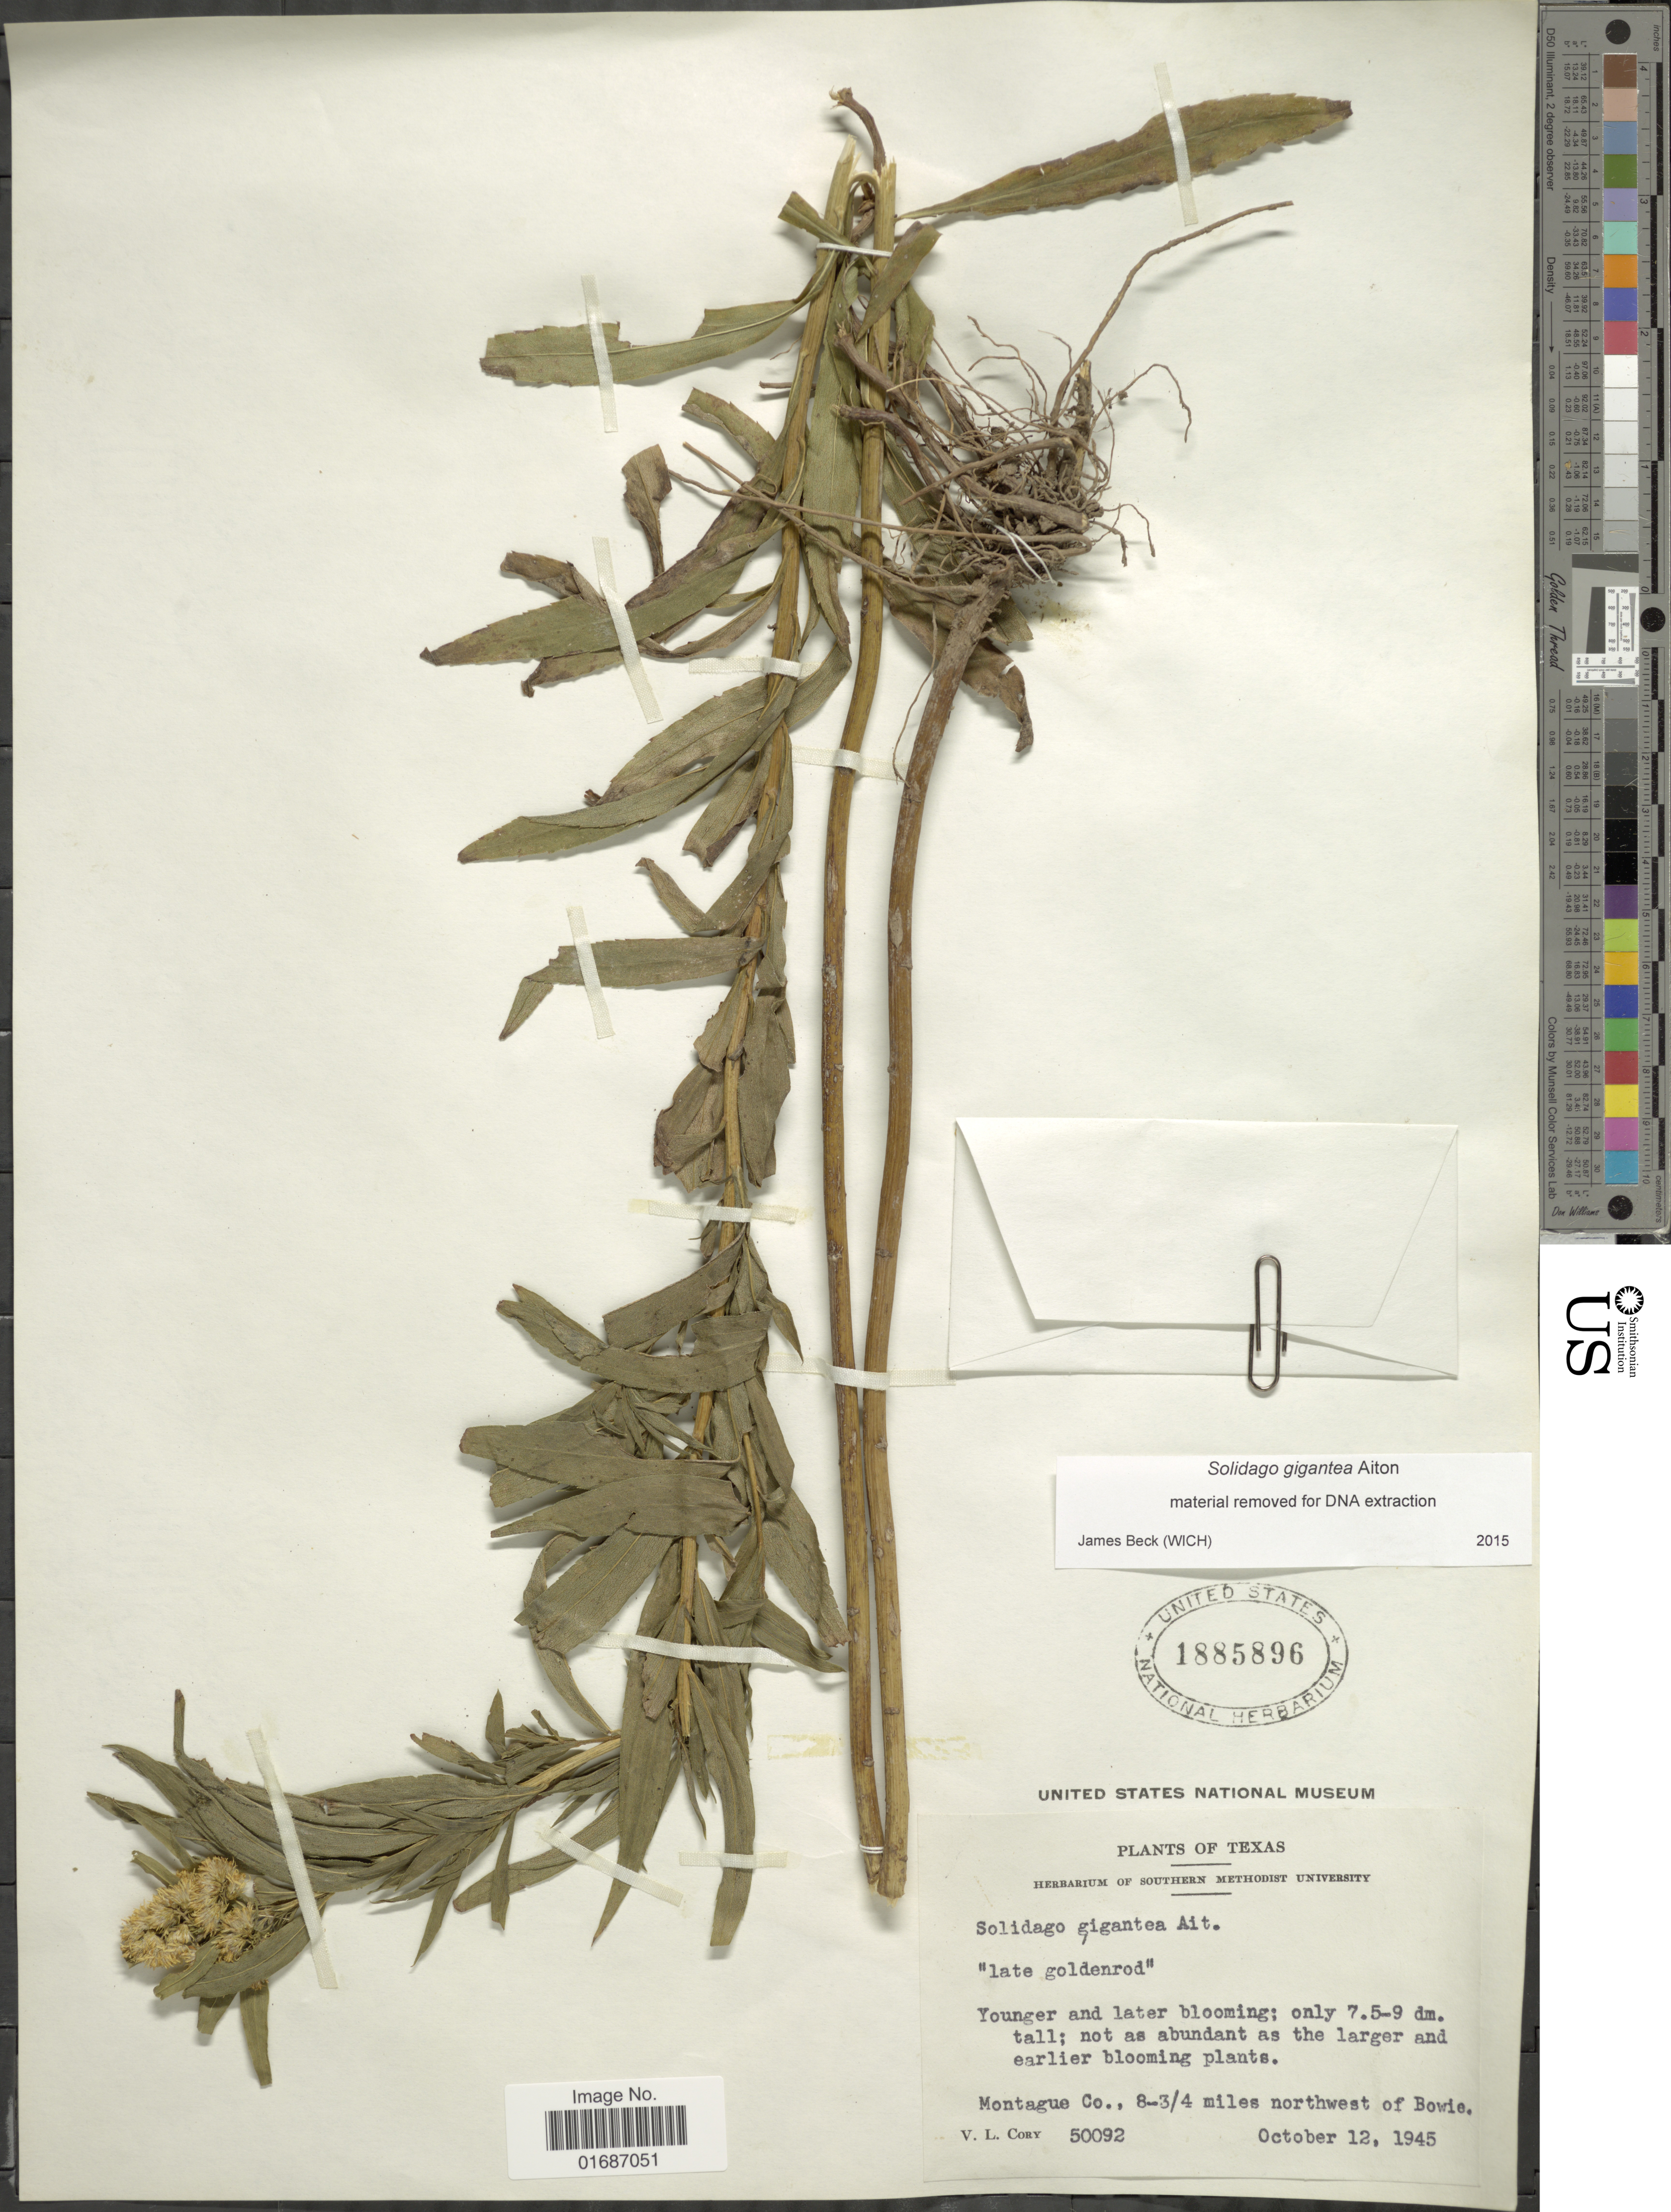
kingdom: Plantae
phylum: Tracheophyta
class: Magnoliopsida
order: Asterales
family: Asteraceae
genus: Solidago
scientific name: Solidago gigantea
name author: Aiton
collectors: V. Cory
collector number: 50092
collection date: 1945-10-12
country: United States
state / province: Texas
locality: Montague Co., 8-3/4 miles northwest of Bowle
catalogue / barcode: US 1885896